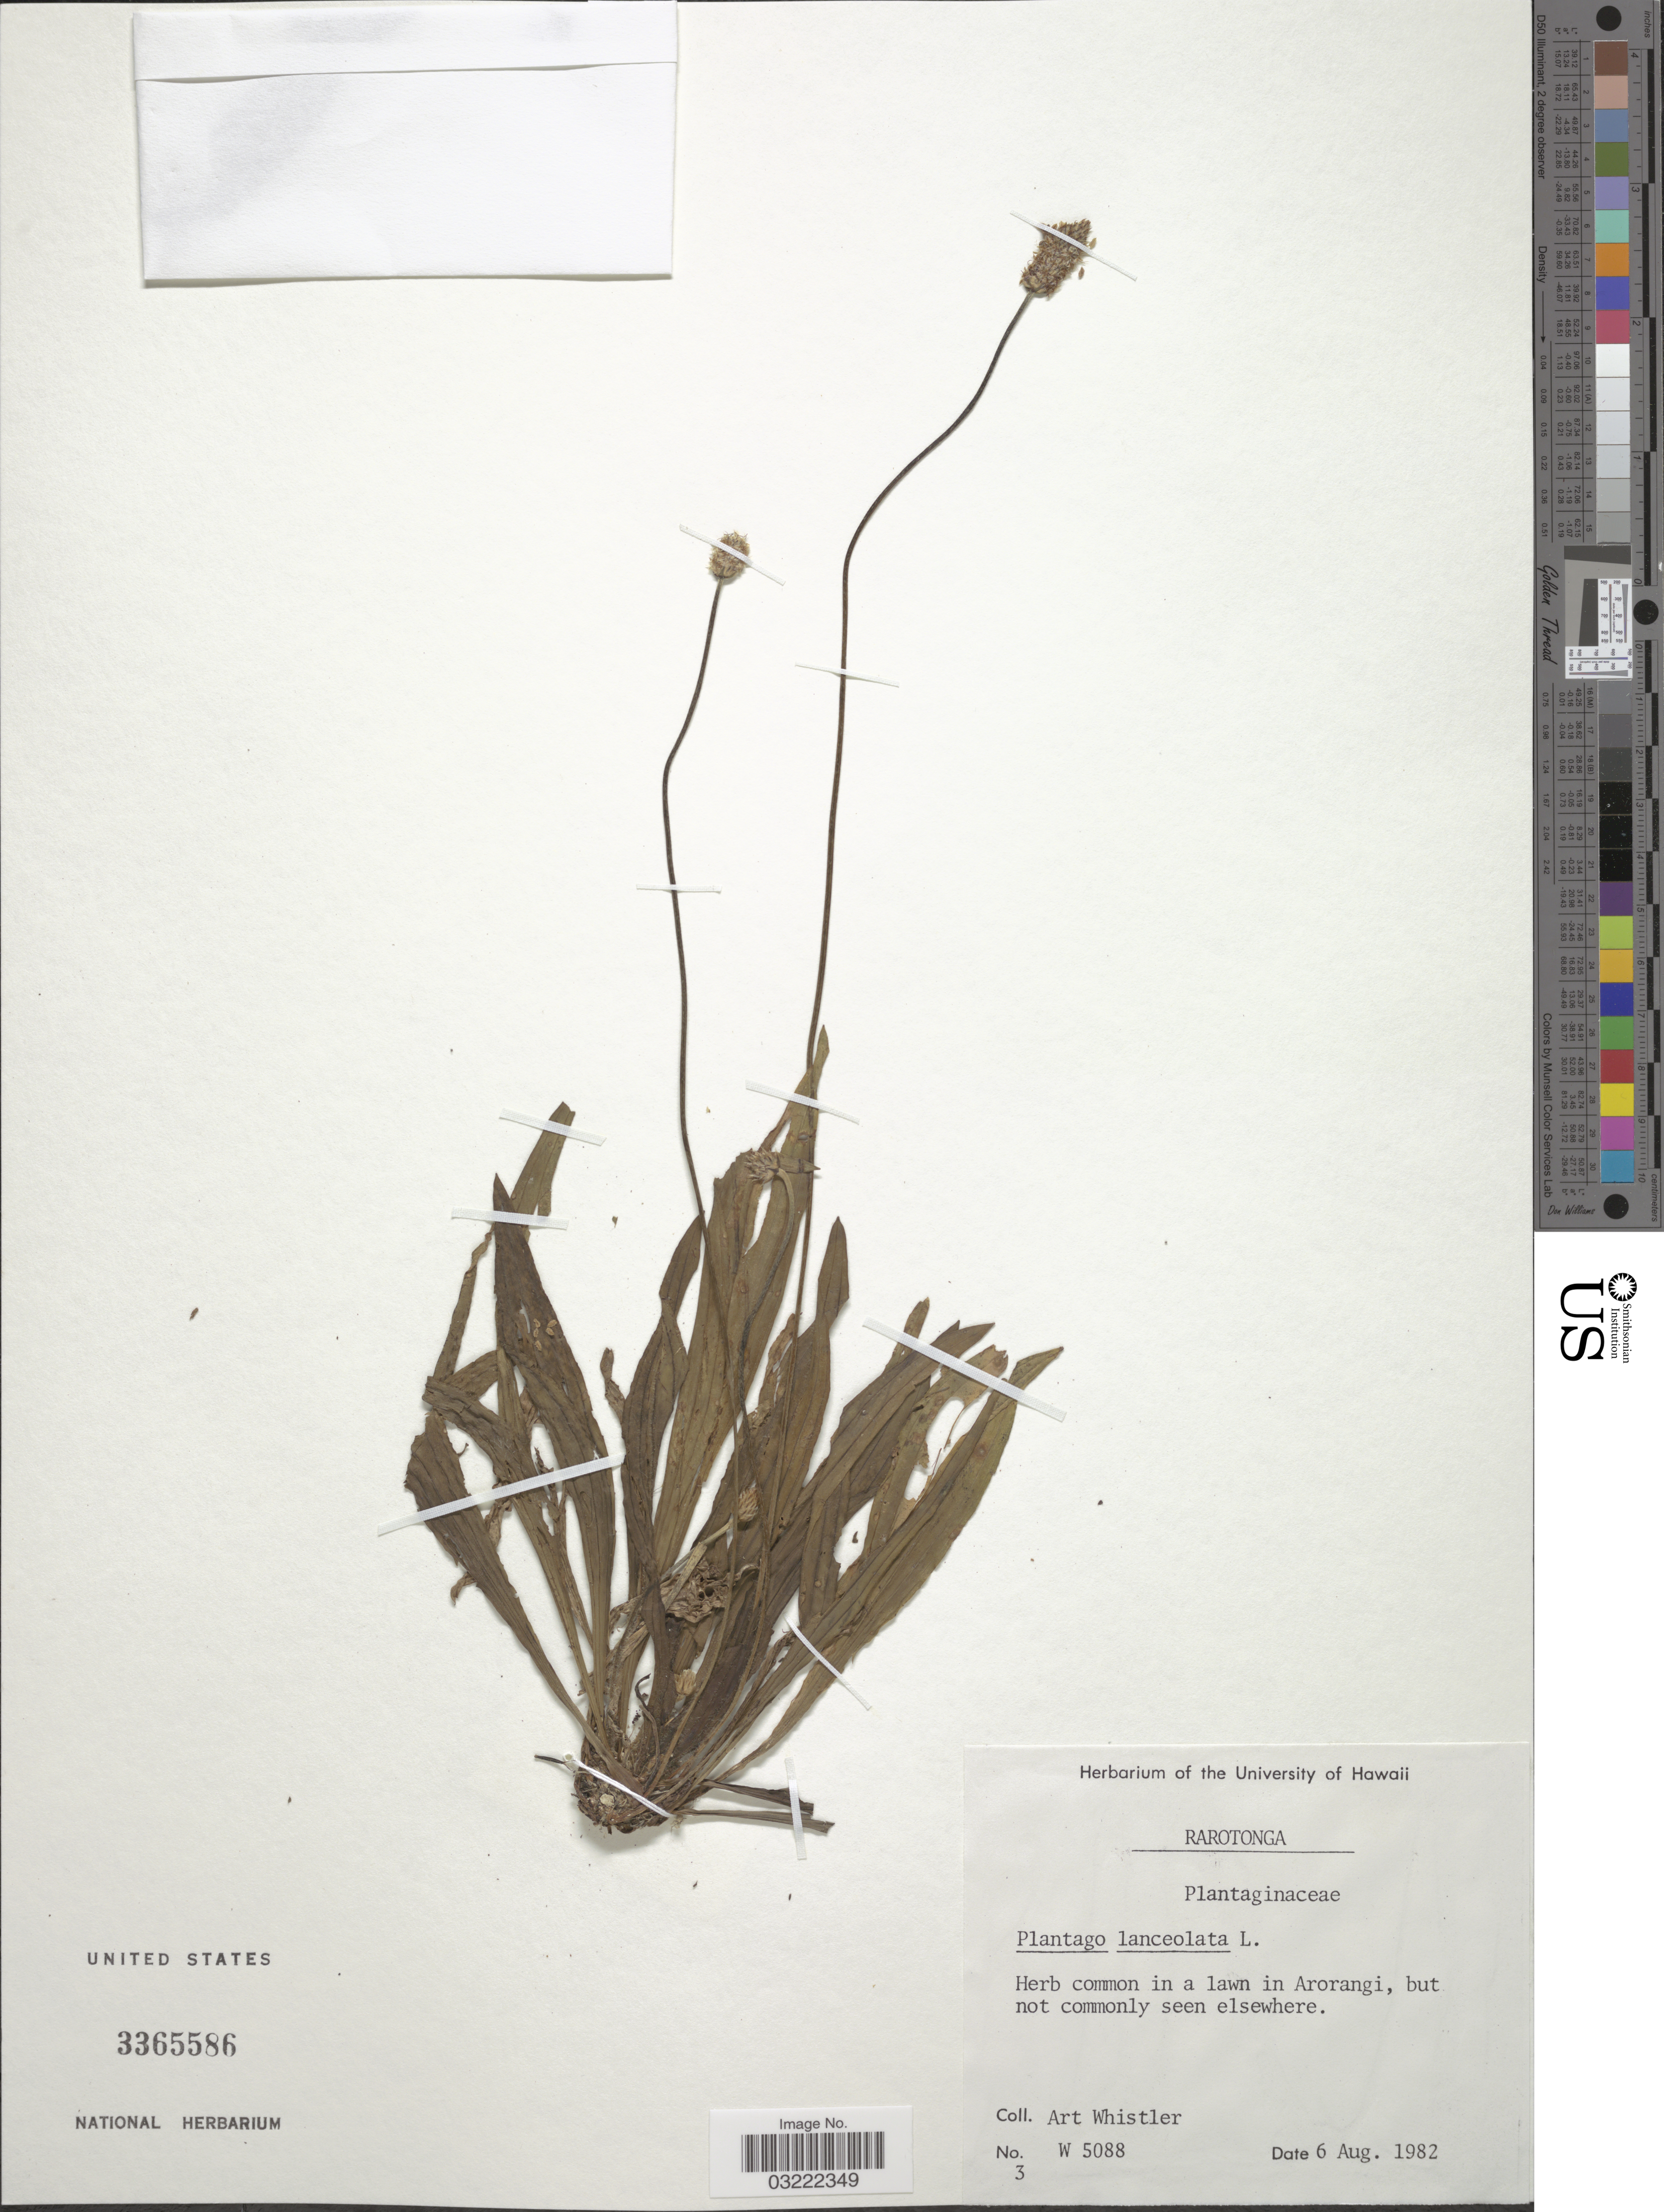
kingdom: Plantae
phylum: Tracheophyta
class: Magnoliopsida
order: Lamiales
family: Plantaginaceae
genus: Plantago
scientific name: Plantago lanceolata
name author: L.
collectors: A. Whistler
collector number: W5088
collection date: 1982-08-06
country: Cook Islands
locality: Rarotonga, in a lawn in Arorangi.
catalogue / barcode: US 3365586